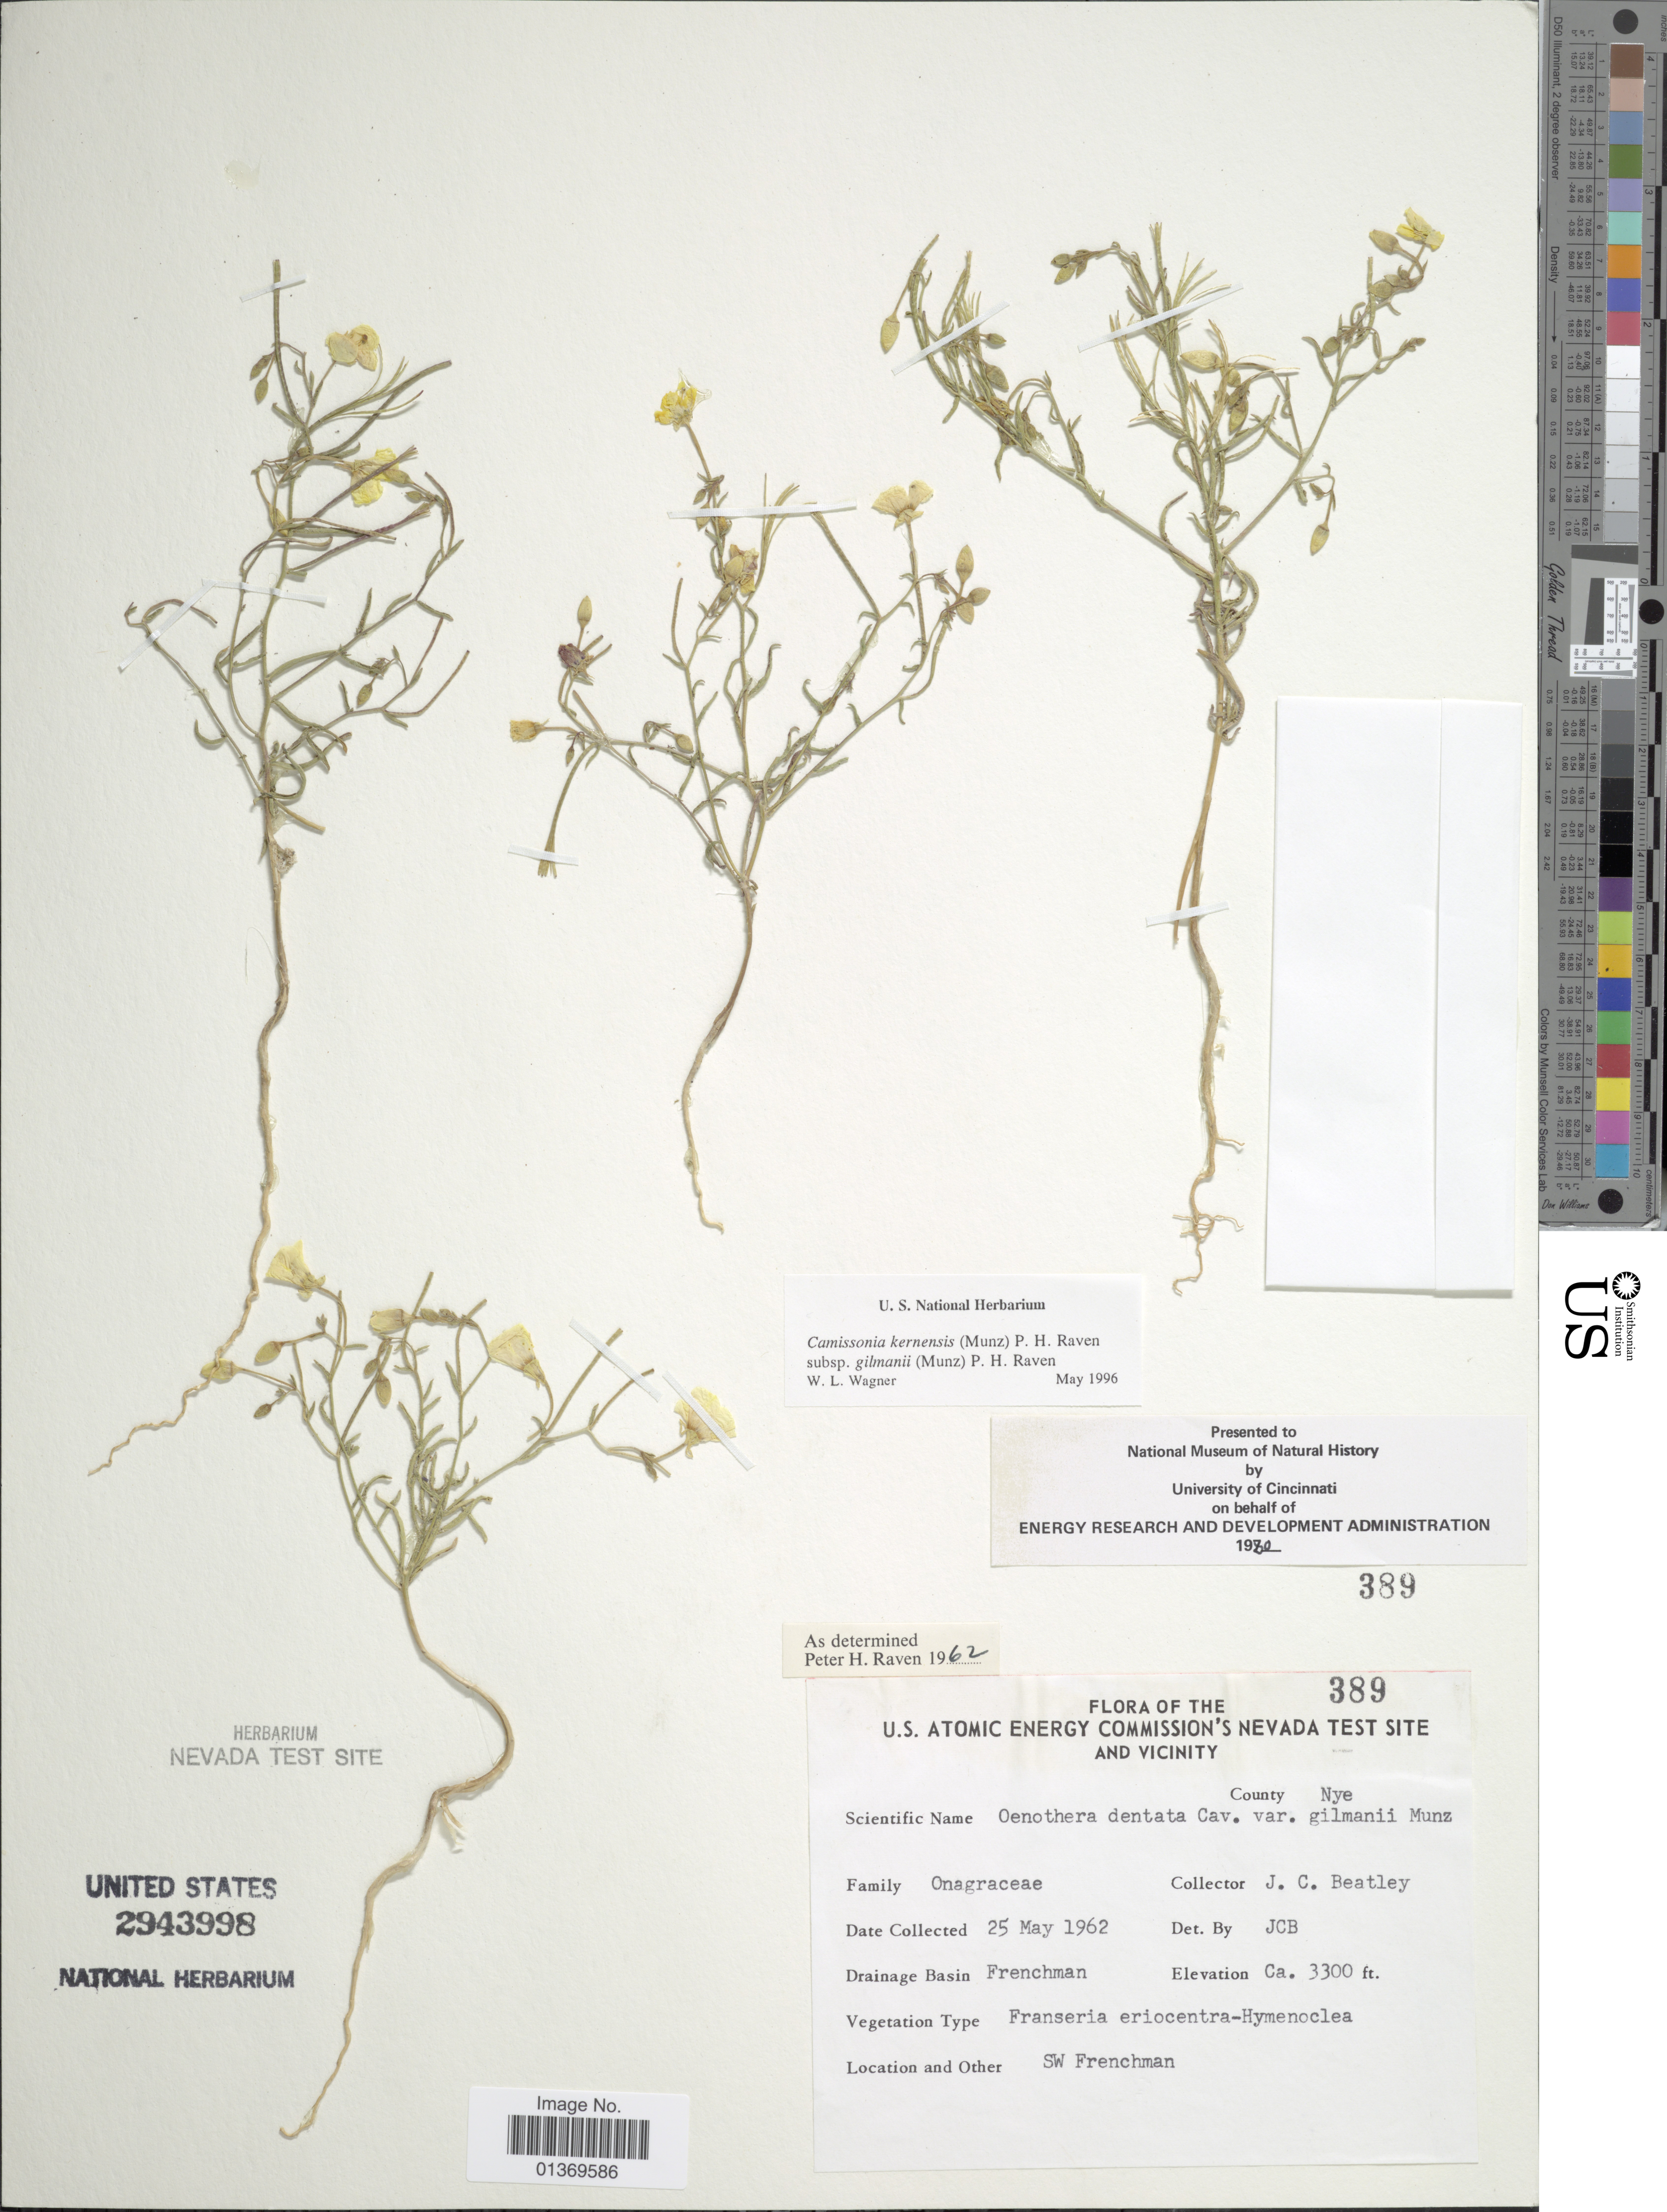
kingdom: Plantae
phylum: Tracheophyta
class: Magnoliopsida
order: Myrtales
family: Onagraceae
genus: Camissonia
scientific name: Camissonia kernensis subsp. gilmanii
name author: (Munz) P.H. Raven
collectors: J. C. Beatley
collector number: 389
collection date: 1962-05-25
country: United States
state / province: Nevada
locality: U.S. Atomic Energy Commission's Nevada Test Site and Vicinity, County Nye, Frenchman, SW Frenchman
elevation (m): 1006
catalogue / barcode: US 2943998